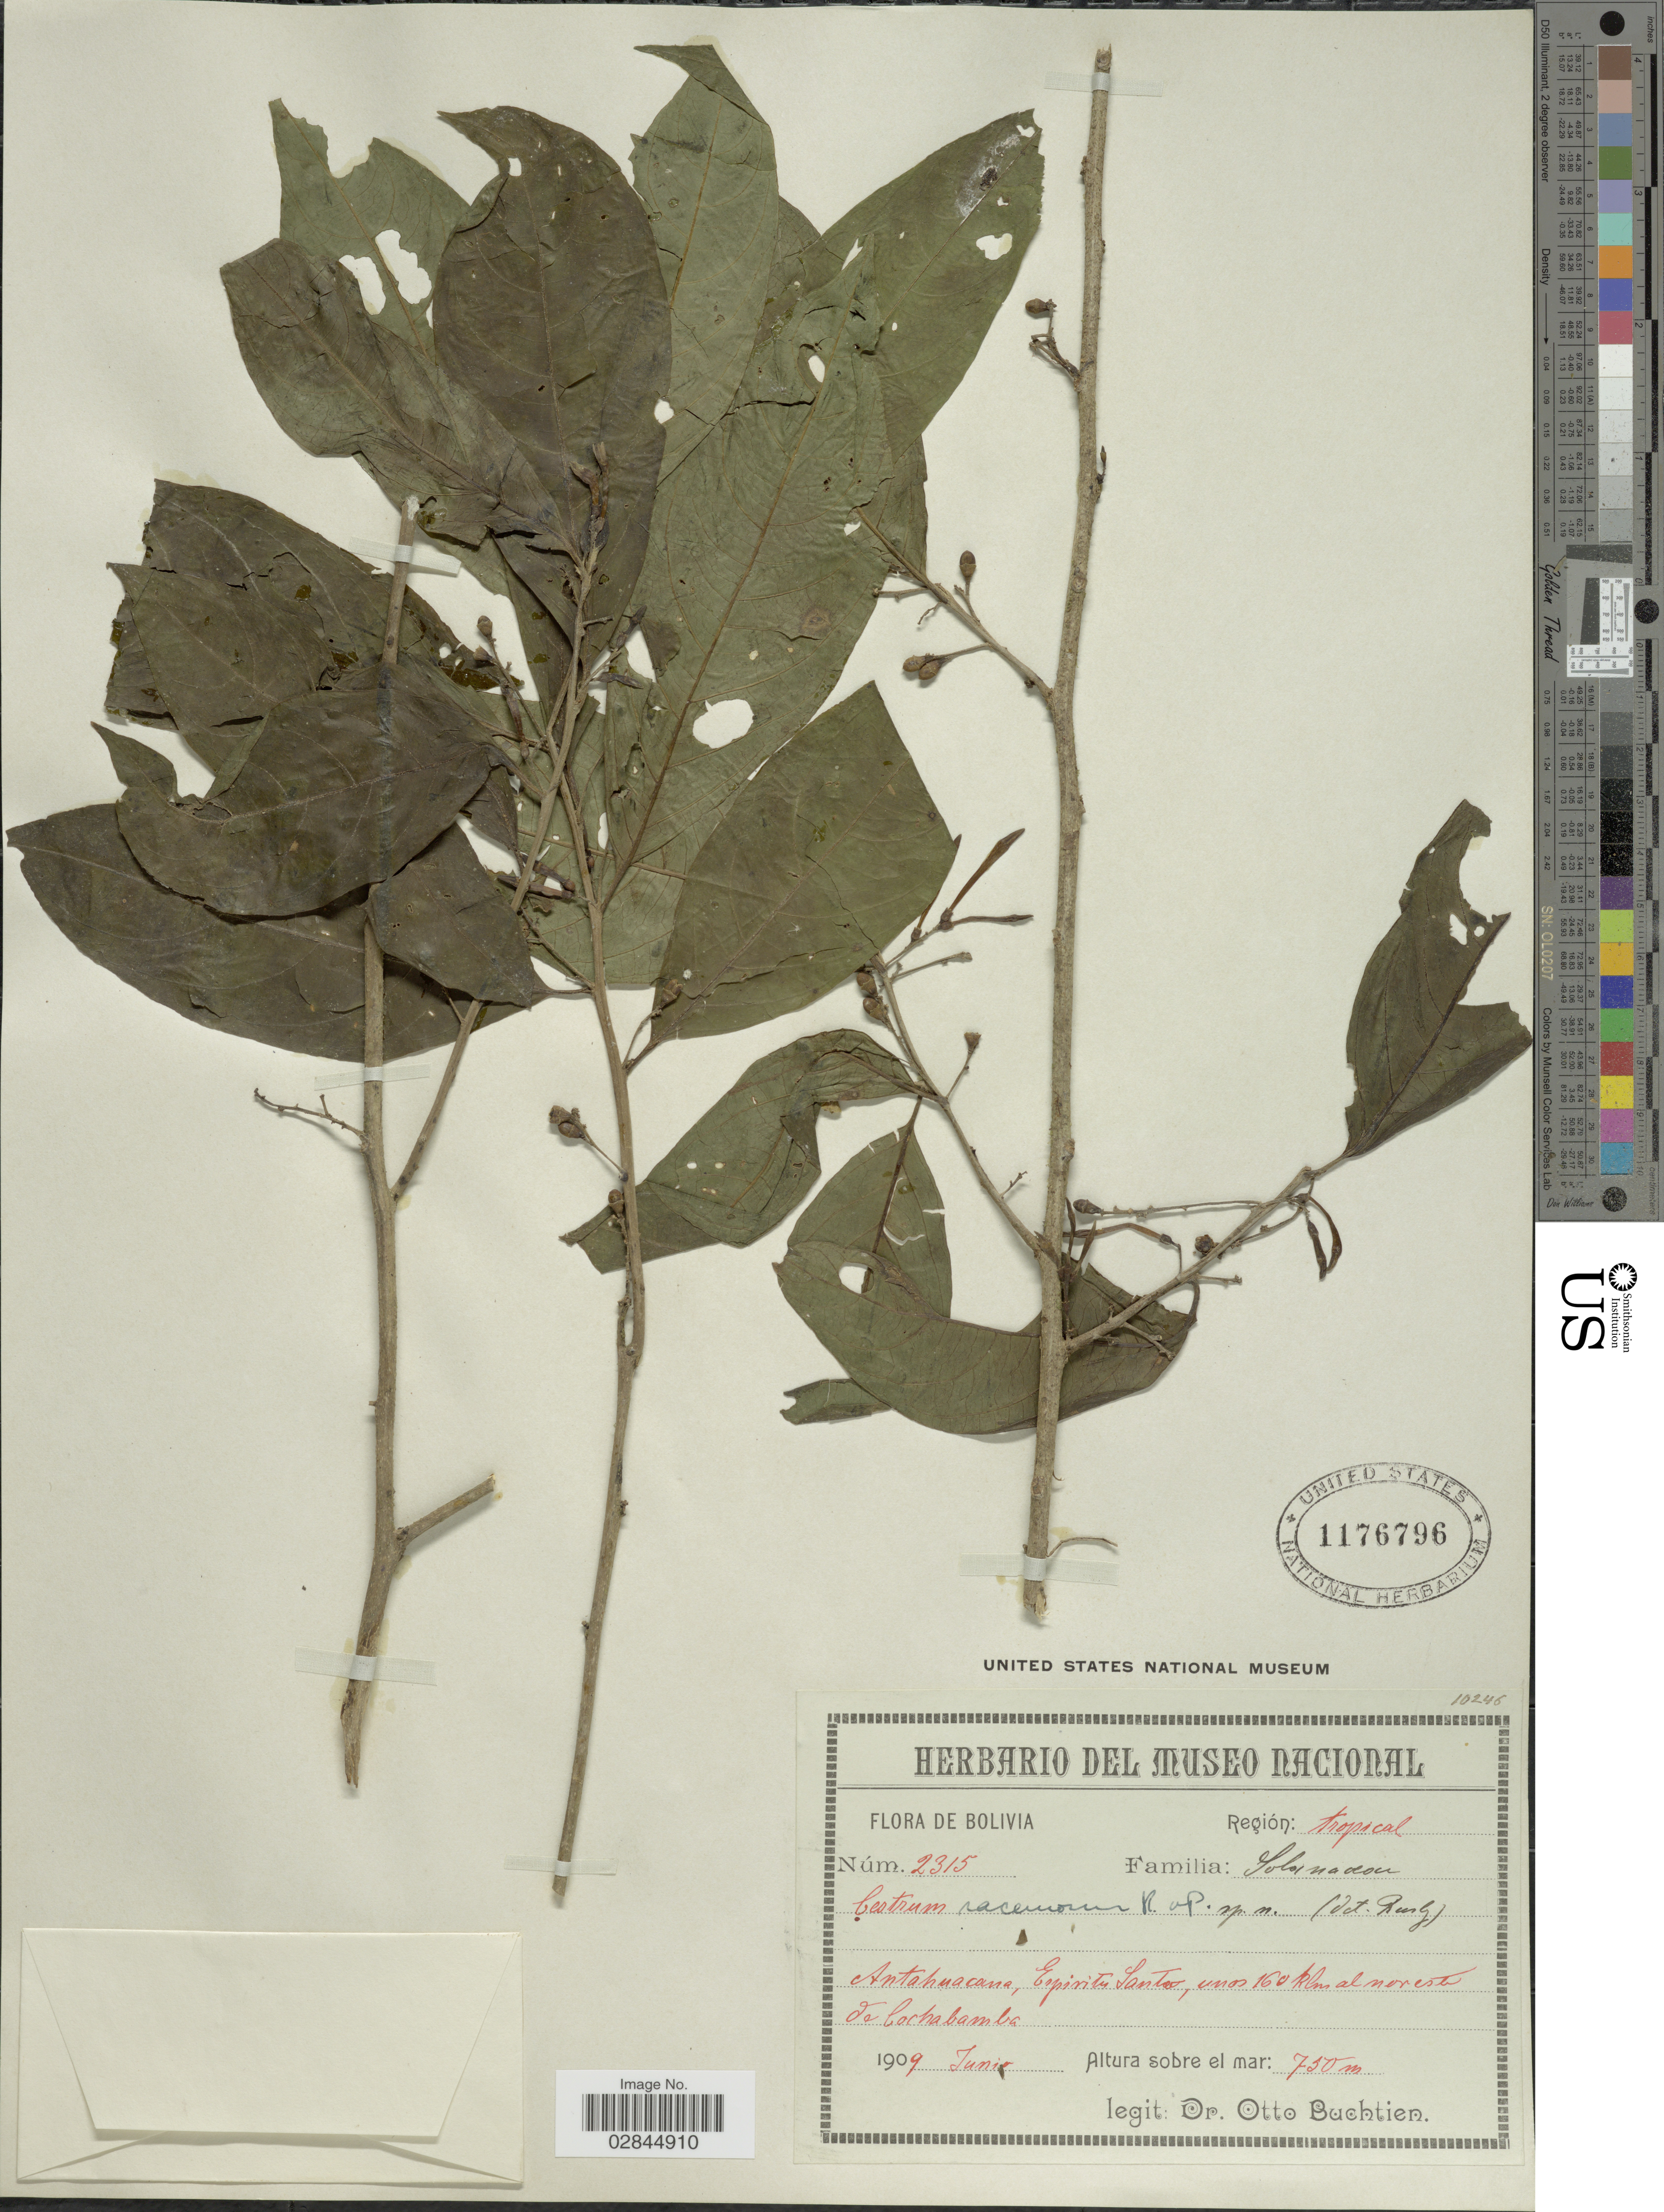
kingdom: Plantae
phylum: Tracheophyta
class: Magnoliopsida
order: Solanales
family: Solanaceae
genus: Cestrum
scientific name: Cestrum racemosum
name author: Ruiz & Pav.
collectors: O. Buchtien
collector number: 2315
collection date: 1909-06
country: Bolivia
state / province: Cochabamba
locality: Región: tropical. Antahuacana, Espirito Santo, unos 160 klm. al noreste de Cochabamba.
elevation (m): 750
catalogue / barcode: US 1176796